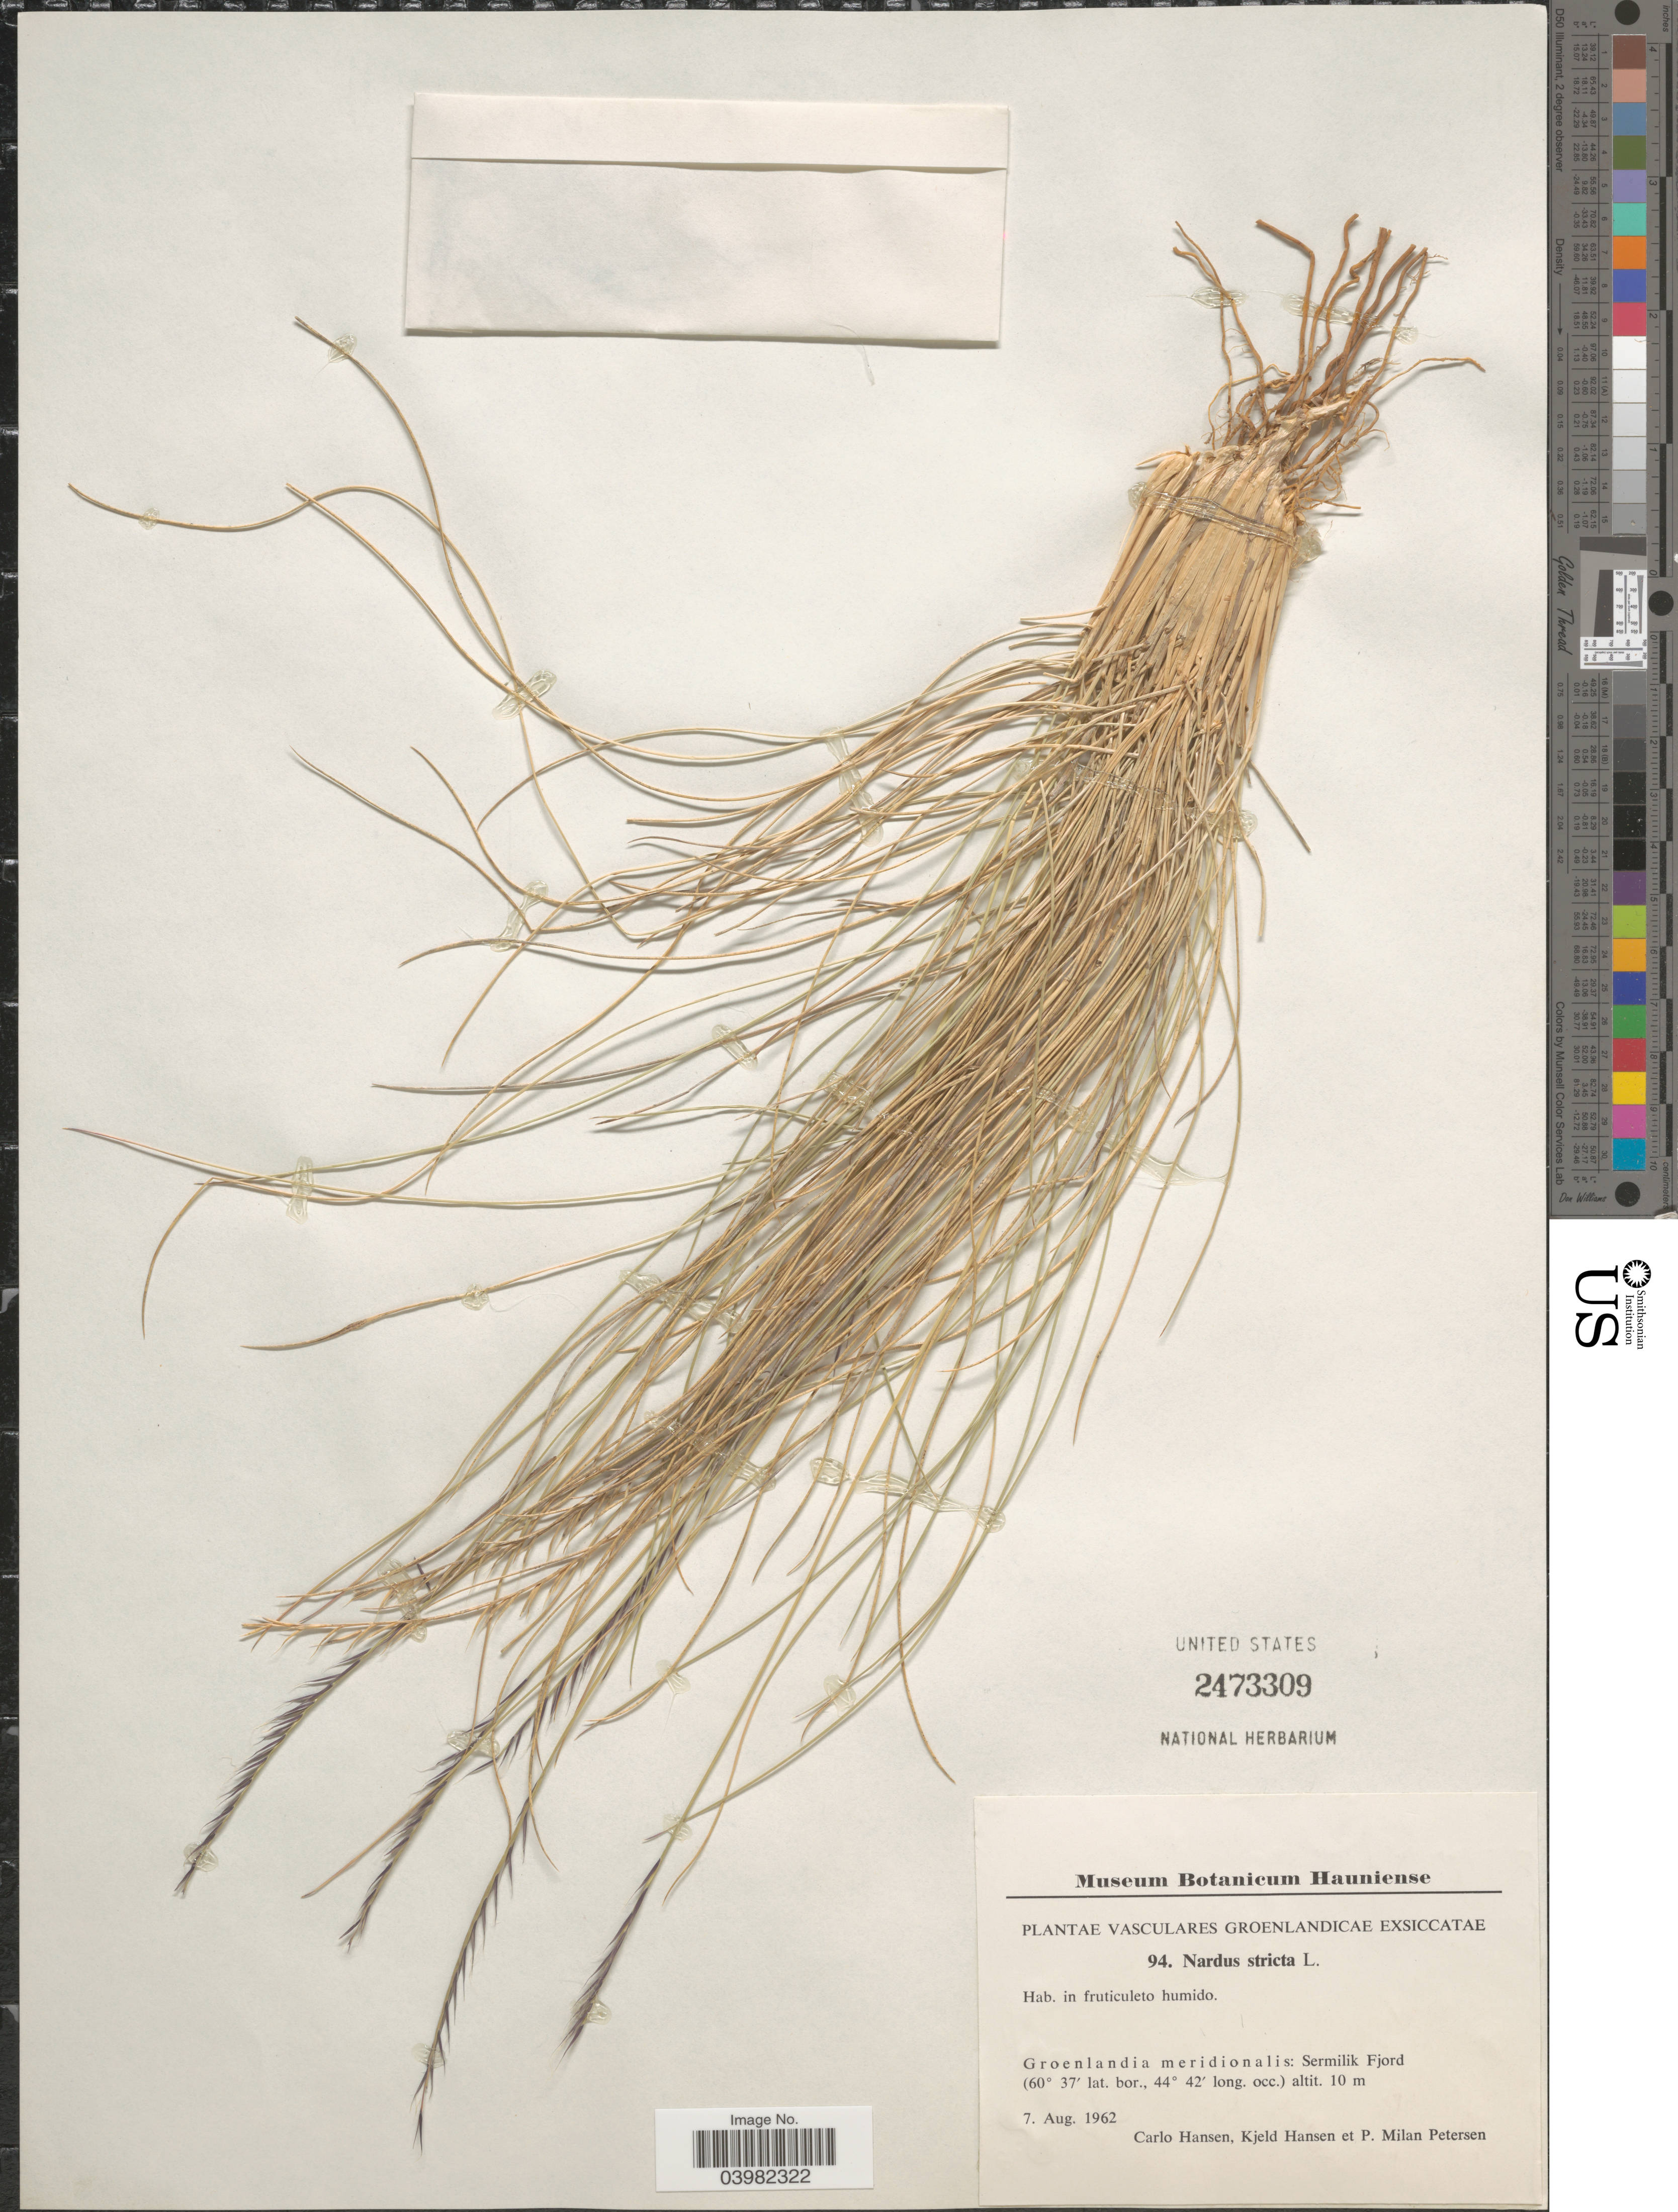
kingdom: Plantae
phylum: Tracheophyta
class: Liliopsida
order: Poales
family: Poaceae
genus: Nardus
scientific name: Nardus stricta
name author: L.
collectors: C. Hansen, K. Hansen & P. Petersen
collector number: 94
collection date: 1962-08-07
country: Greenland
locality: Groenlandia meridionalis: Sermilik Fjord.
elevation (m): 10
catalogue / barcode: US 2473309